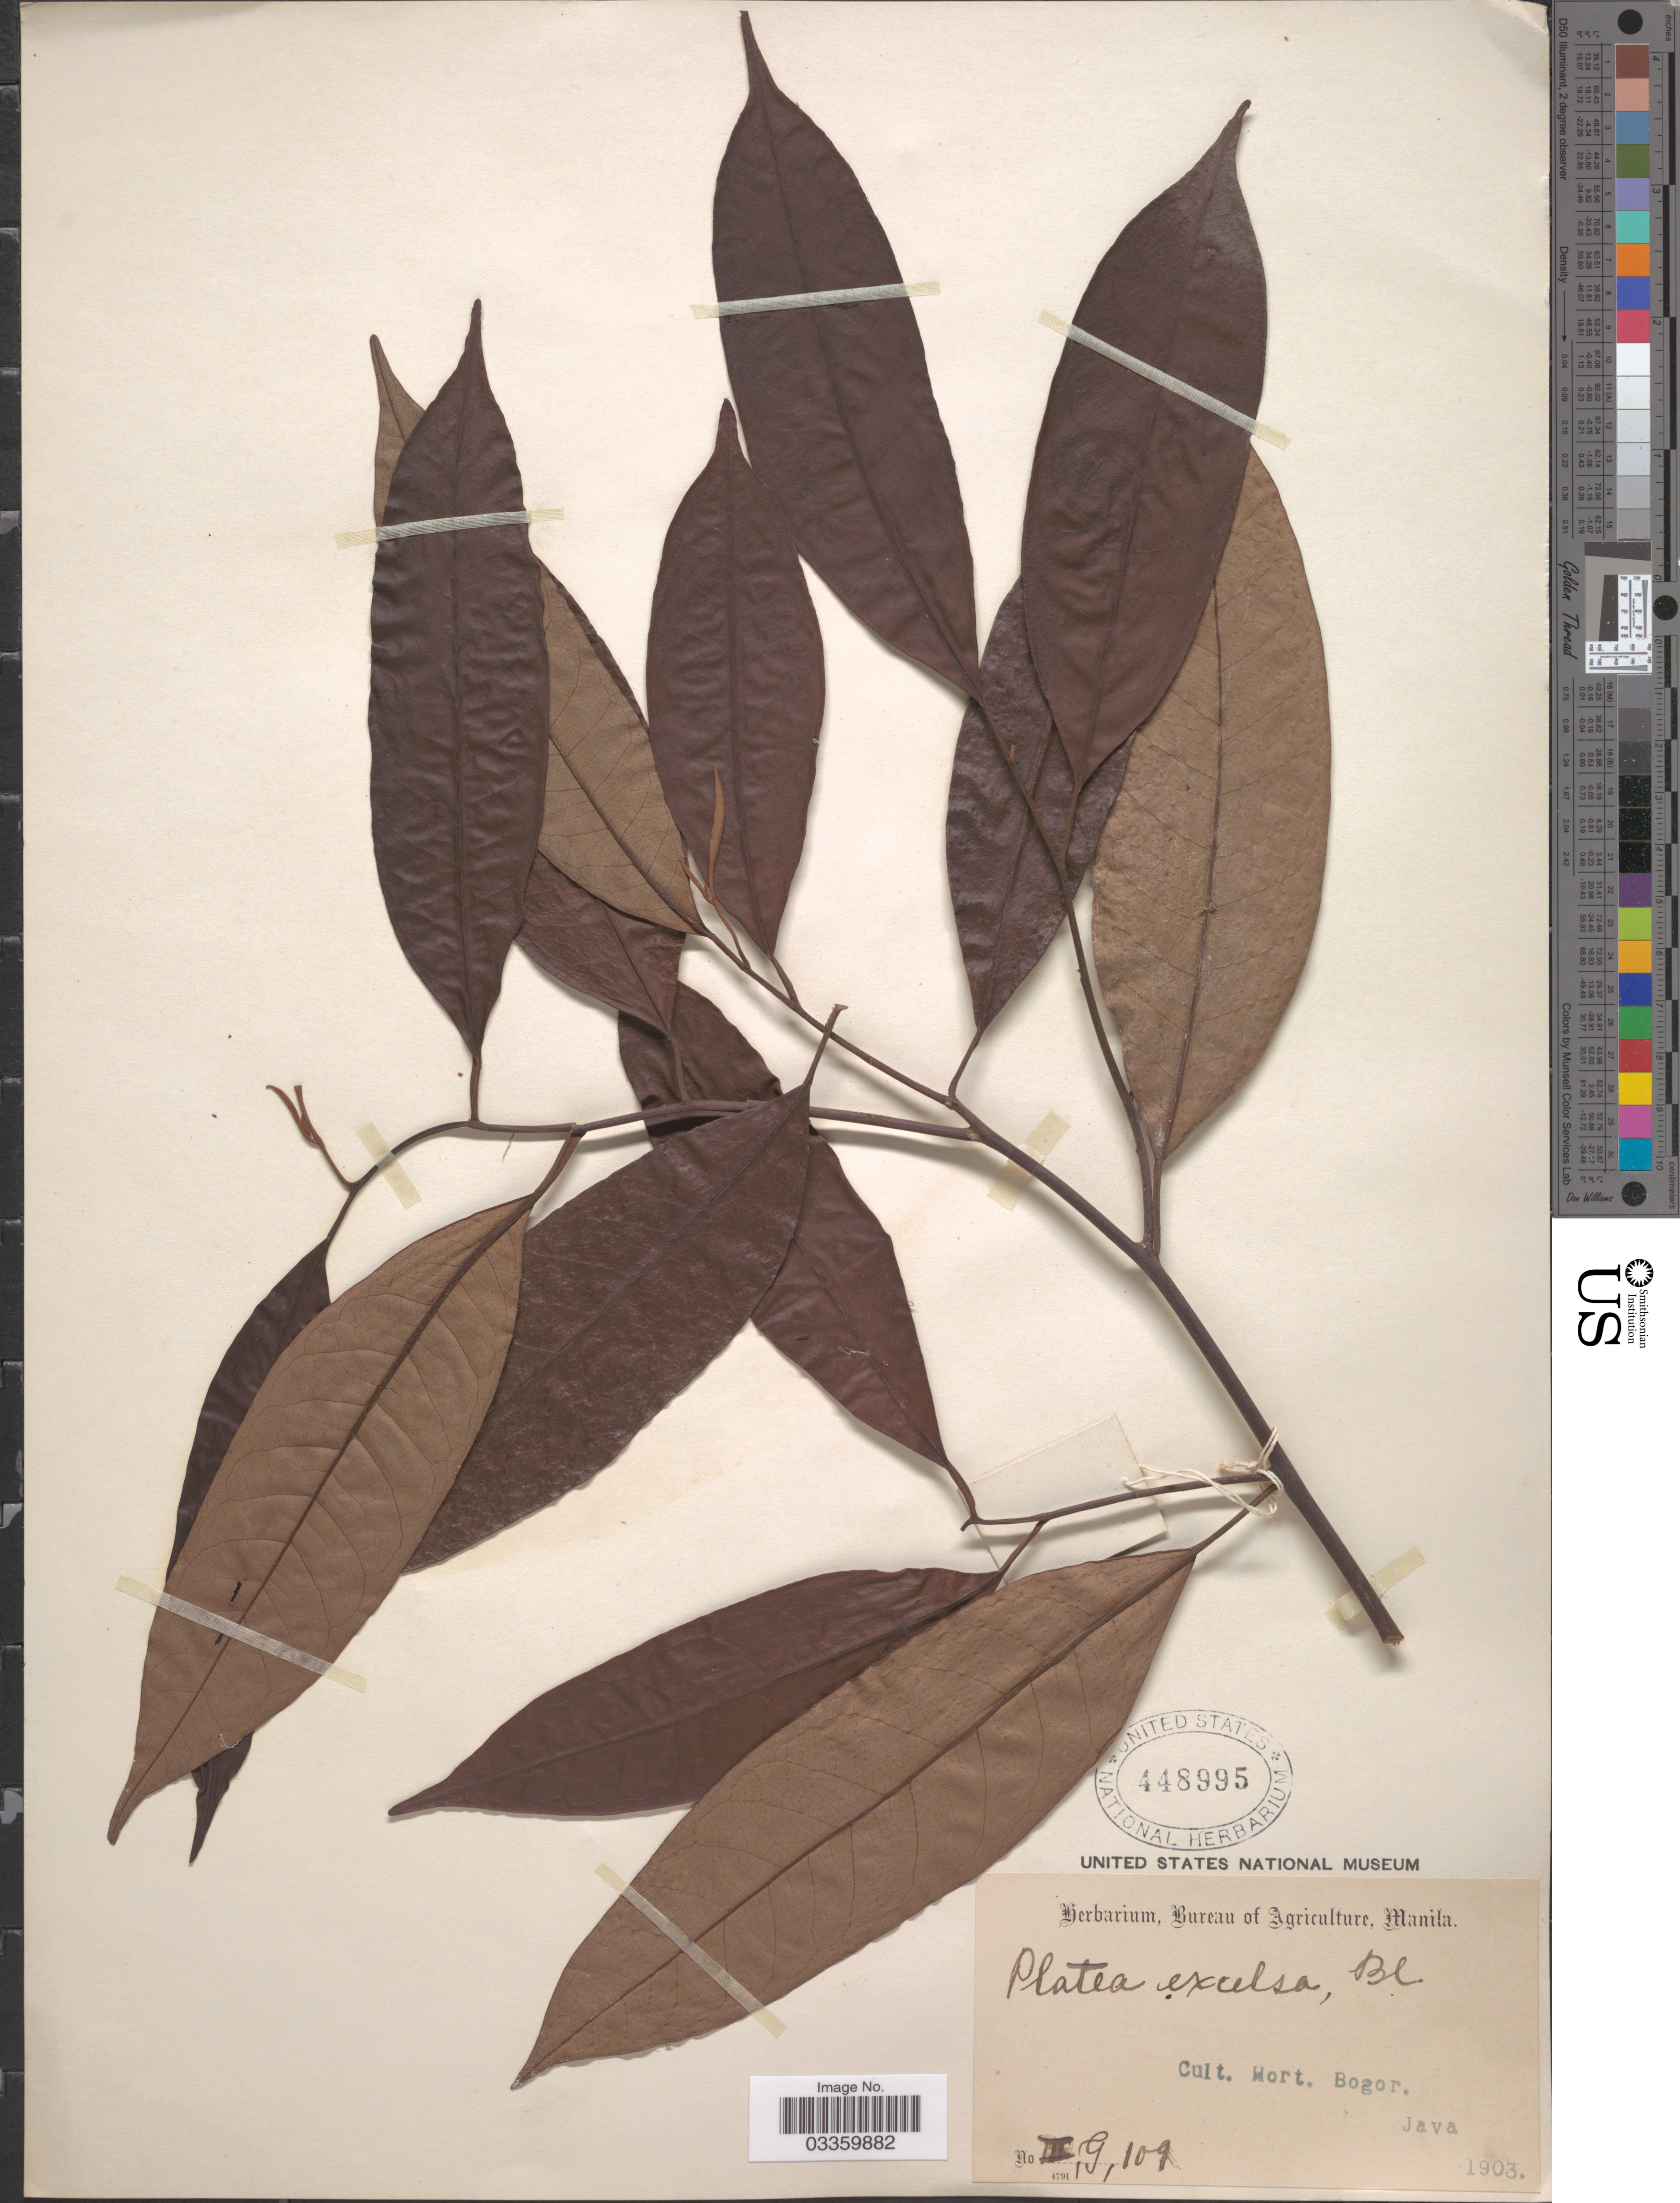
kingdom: Plantae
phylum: Tracheophyta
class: Magnoliopsida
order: Metteniusales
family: Metteniusaceae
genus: Platea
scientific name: Platea excelsa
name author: Blume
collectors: ex Herb. Bur. Agric. Manila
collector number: III, G, 109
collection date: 1903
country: Indonesia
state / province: Java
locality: Cult. Hort. Bogor.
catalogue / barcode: US 448995